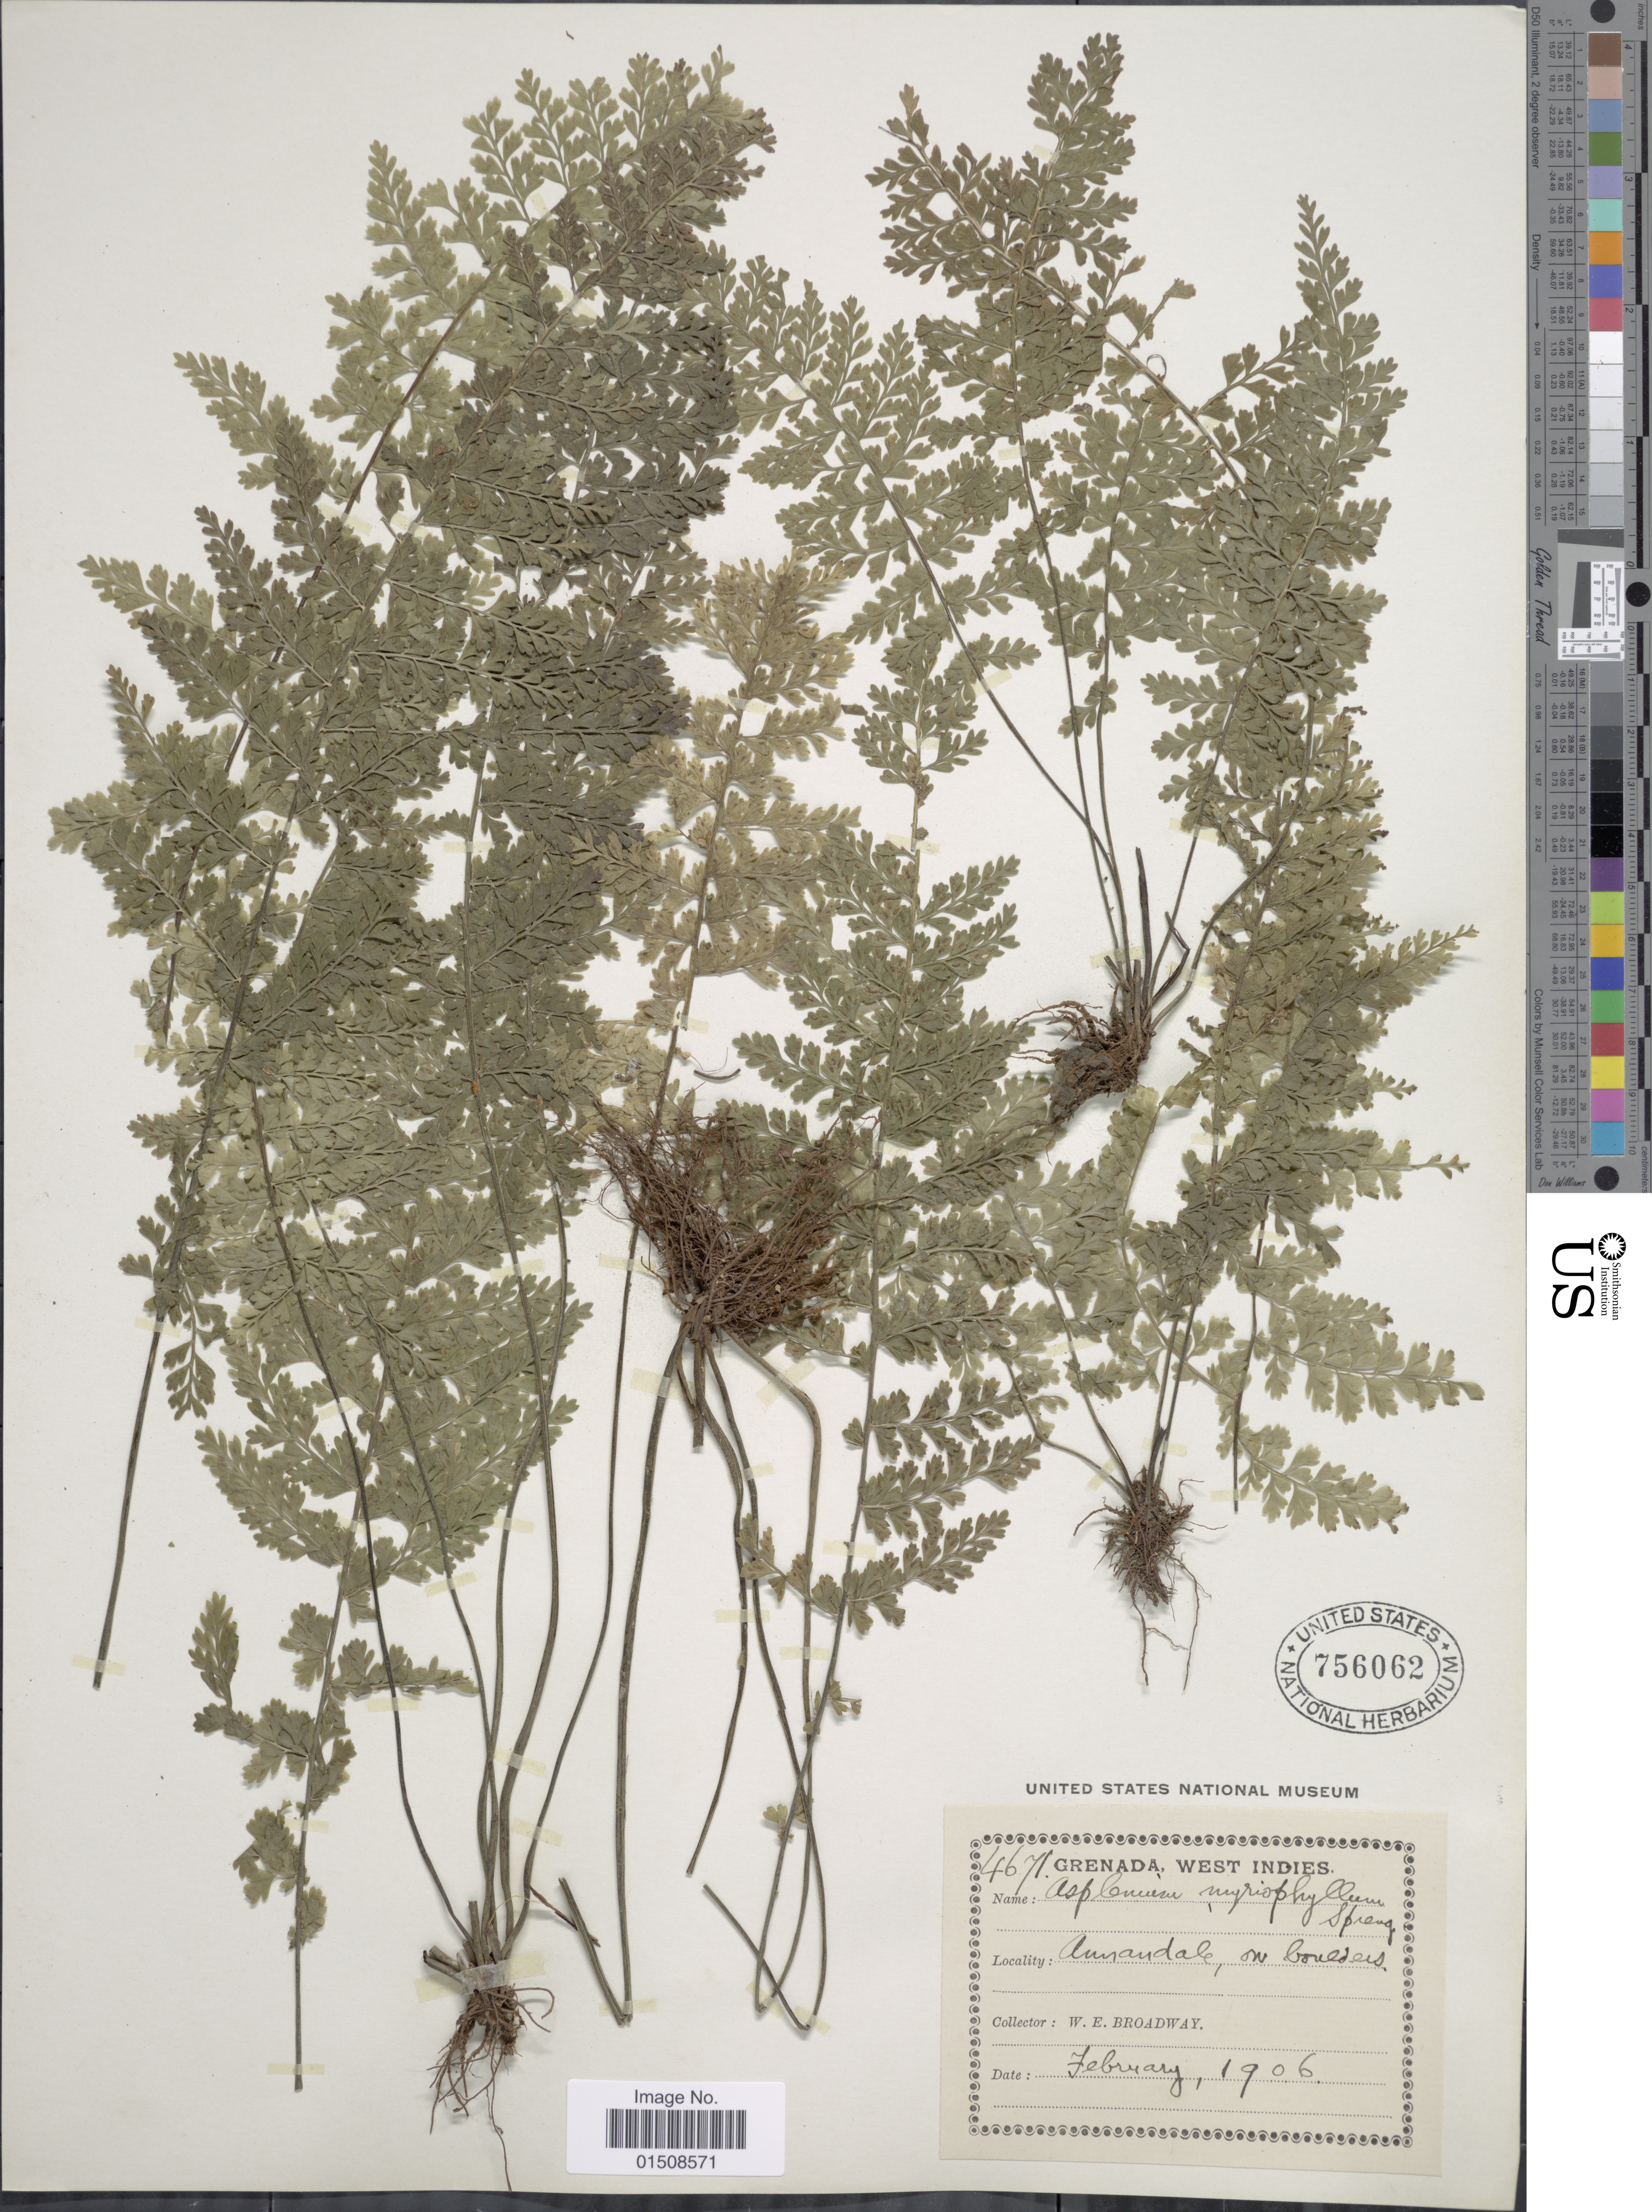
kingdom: Plantae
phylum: Tracheophyta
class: Polypodiopsida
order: Polypodiales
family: Aspleniaceae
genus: Asplenium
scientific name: Asplenium cristatum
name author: Lam.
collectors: W. E. Broadway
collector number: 4671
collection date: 1906-02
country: Grenada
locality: Amandale, on boulders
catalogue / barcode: US 756062